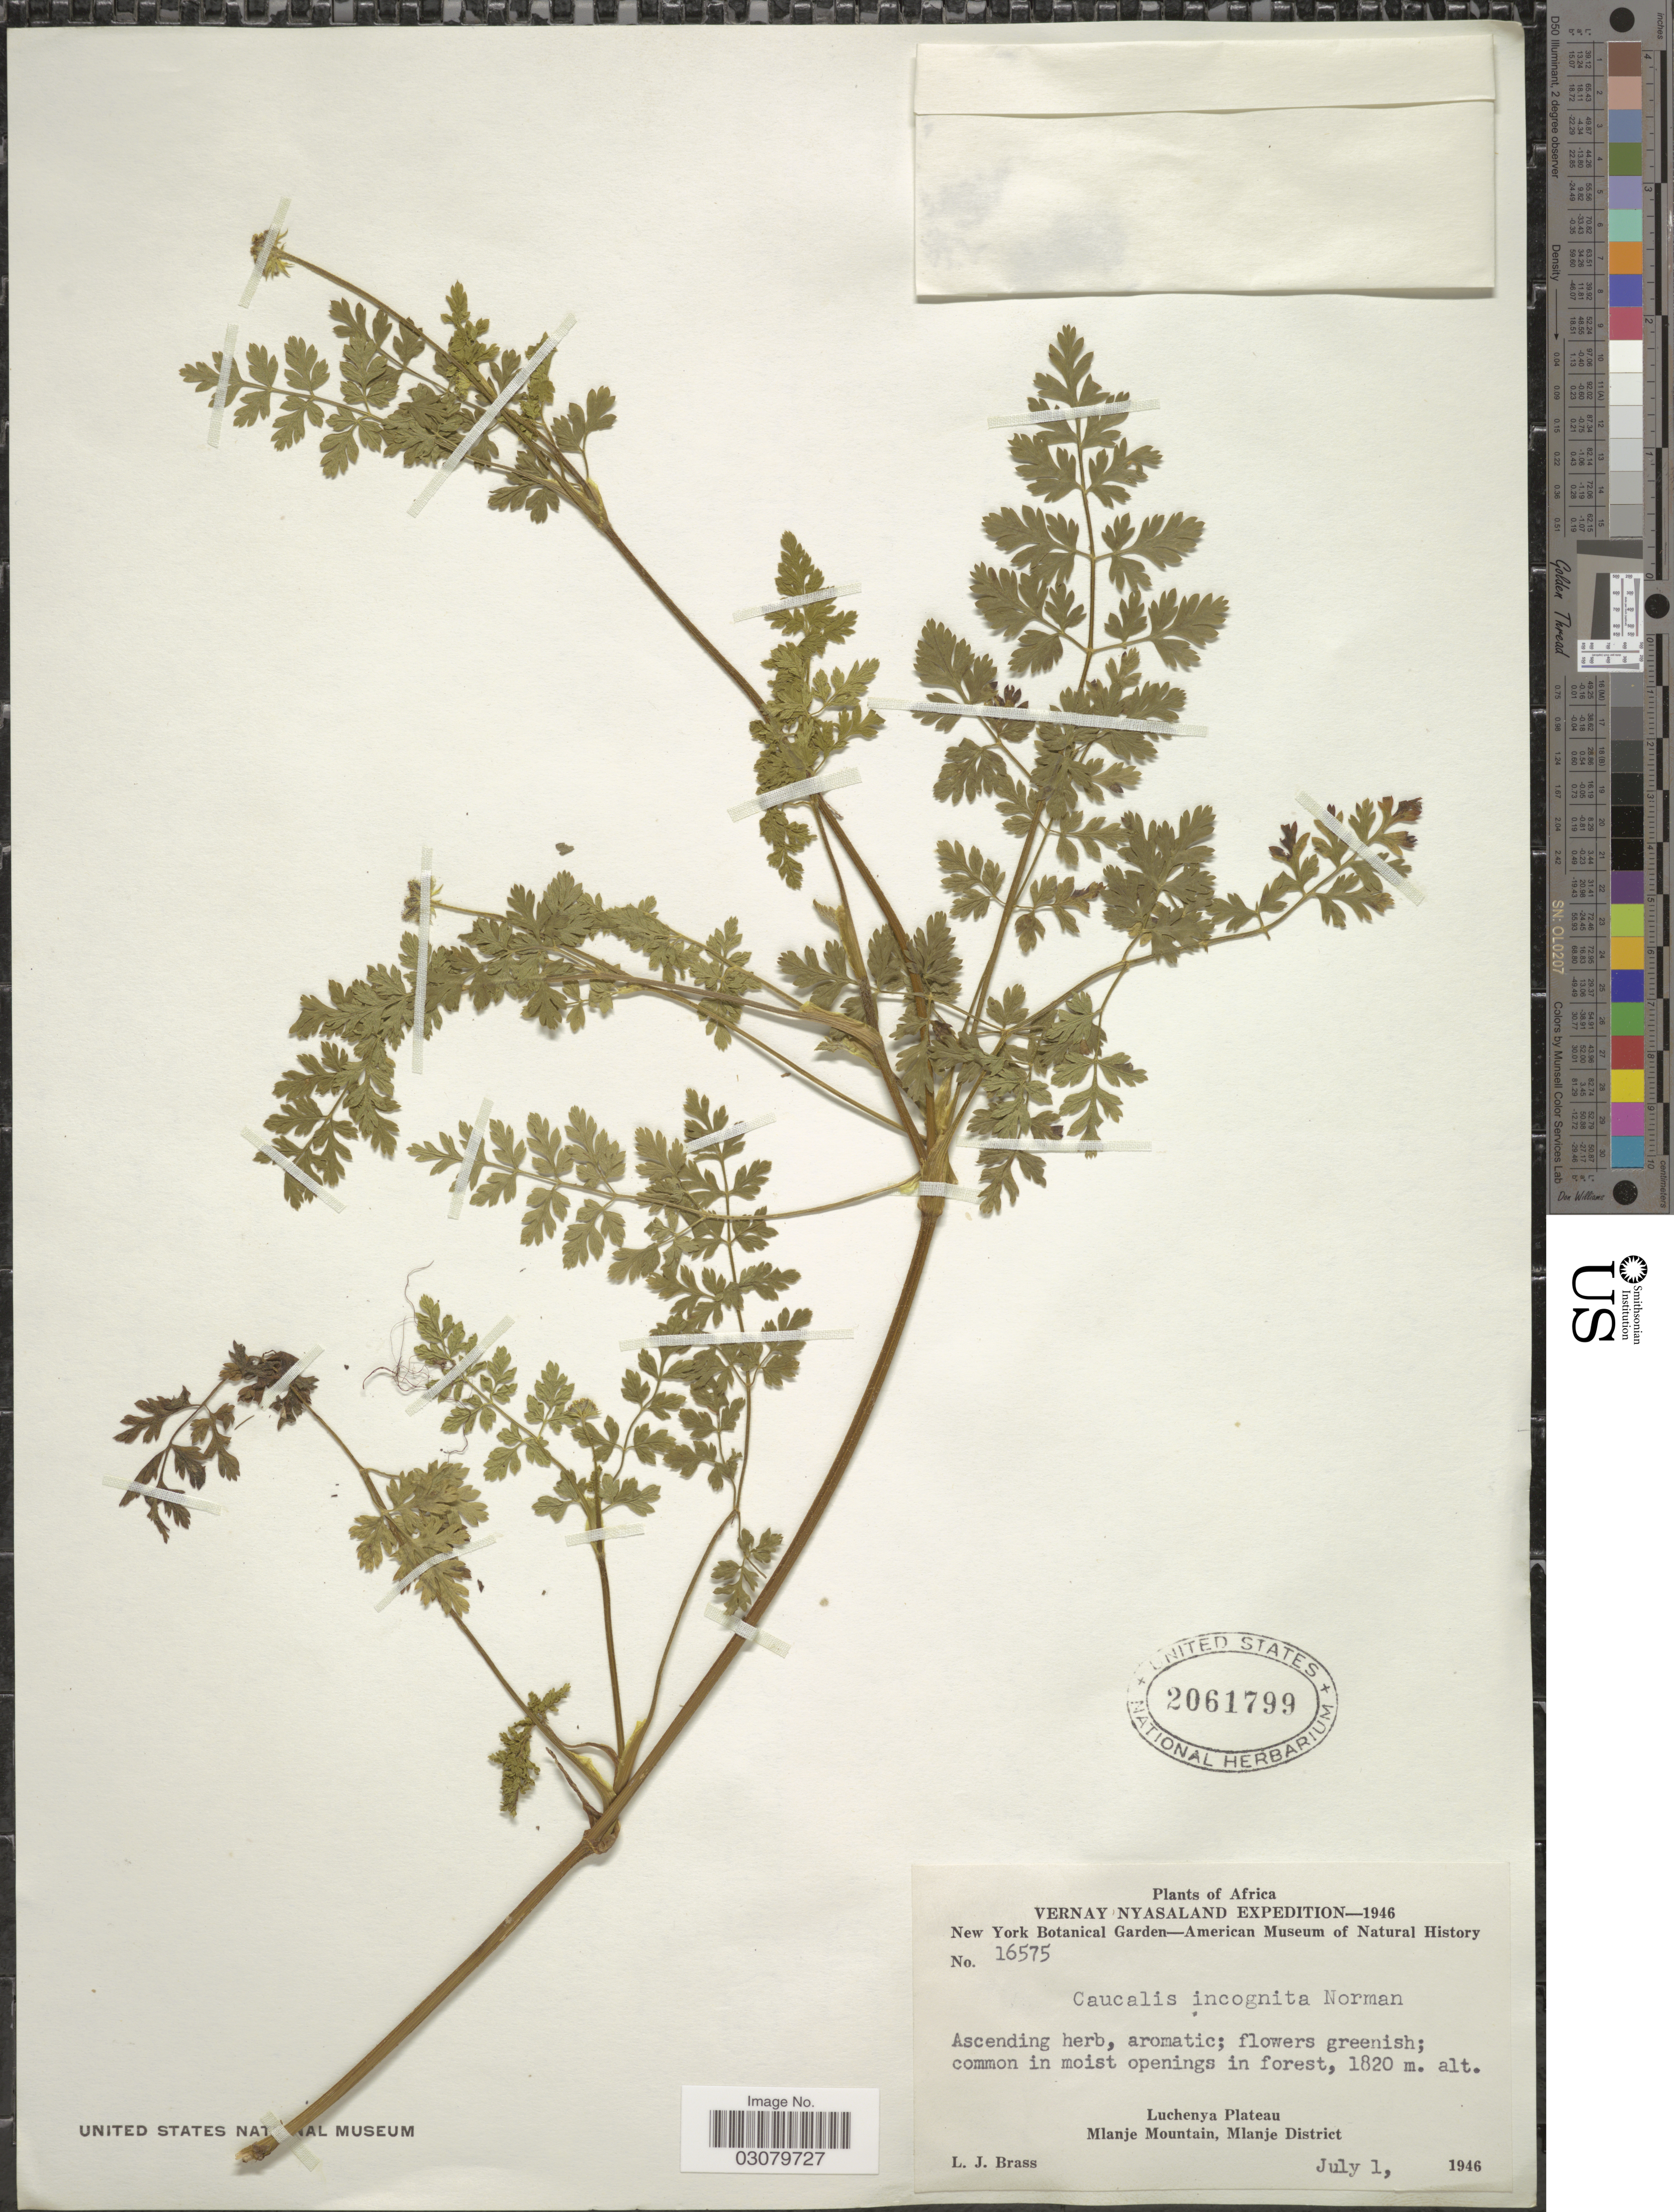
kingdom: Plantae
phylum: Tracheophyta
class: Magnoliopsida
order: Apiales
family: Apiaceae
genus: Caucalis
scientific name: Caucalis incognita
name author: C. Norman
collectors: L. J. Brass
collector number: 16575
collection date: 1946-07-01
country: Malawi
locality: Vernay Nyasaland. Luchenya Plateau, Mlanje Mountain, Mlanje District.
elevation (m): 1820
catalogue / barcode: US 2061799